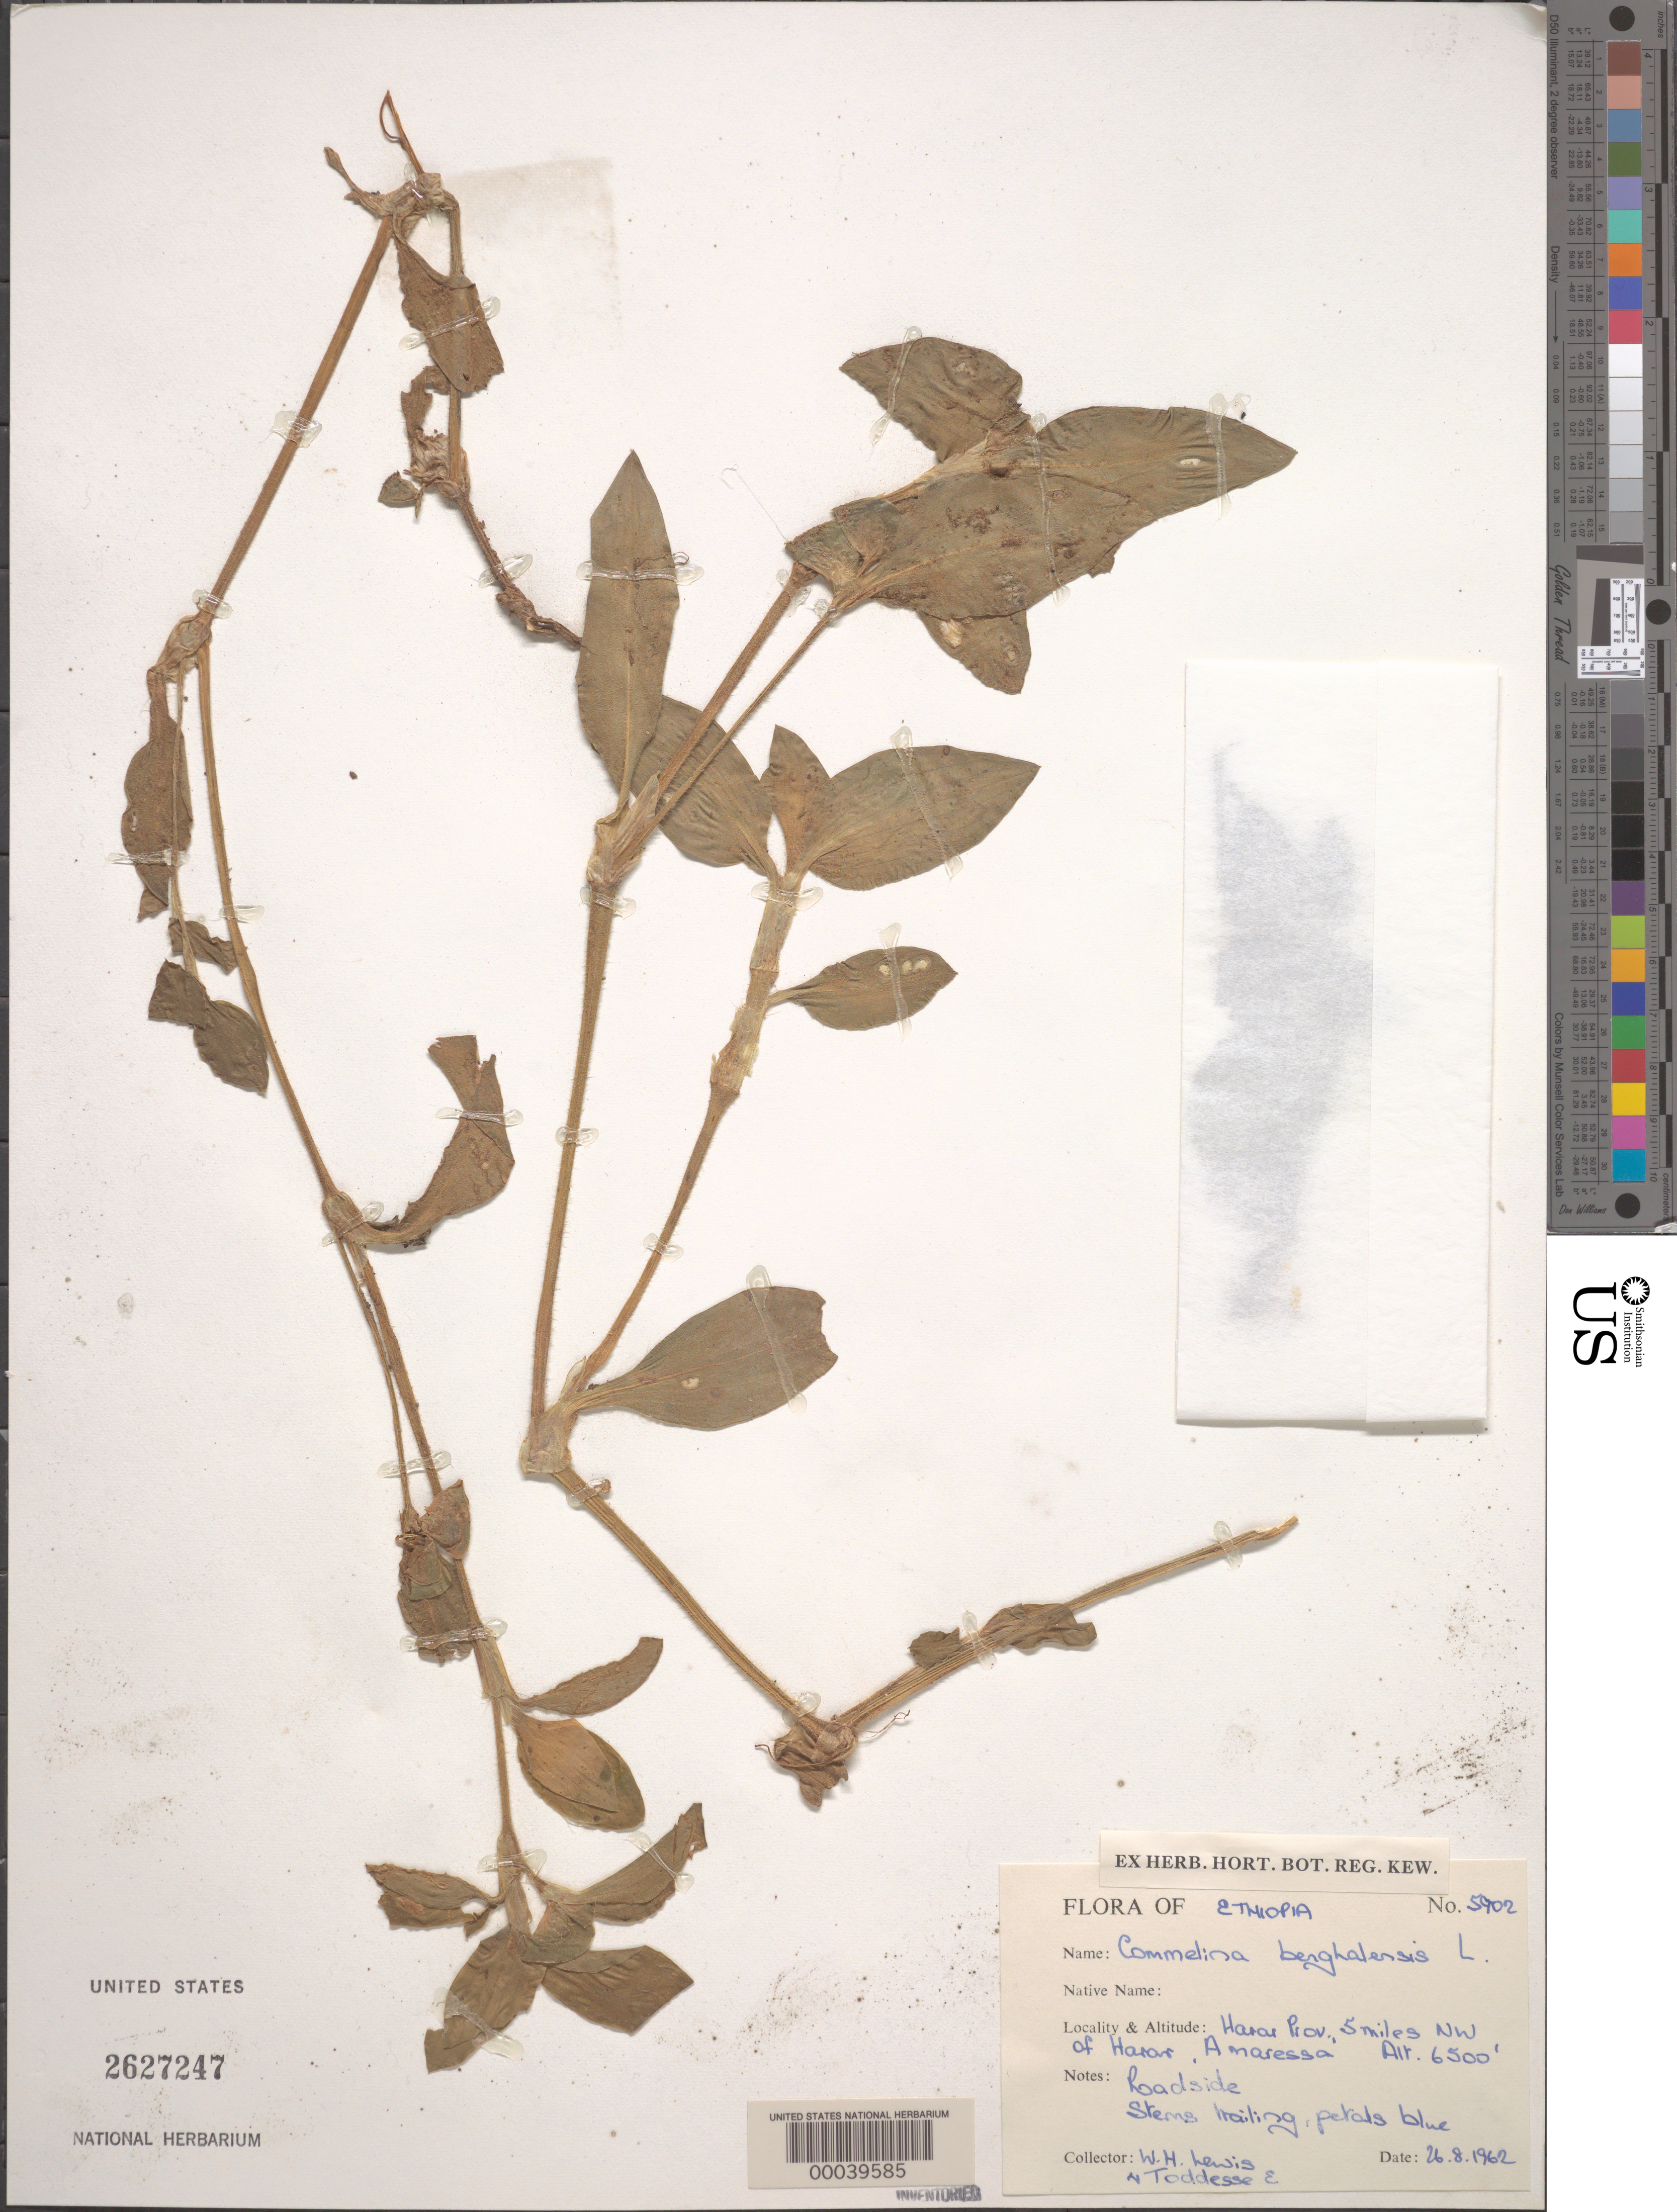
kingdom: Plantae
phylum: Tracheophyta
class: Liliopsida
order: Commelinales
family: Commelinaceae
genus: Commelina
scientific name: Commelina benghalensis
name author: L.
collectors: W. H. Lewis & E. Taddesse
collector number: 5902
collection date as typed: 28 Aug 1962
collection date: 1962-08-28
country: Ethiopia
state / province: Harari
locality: Amaressa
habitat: Roadside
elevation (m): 1983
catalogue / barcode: US 2627247